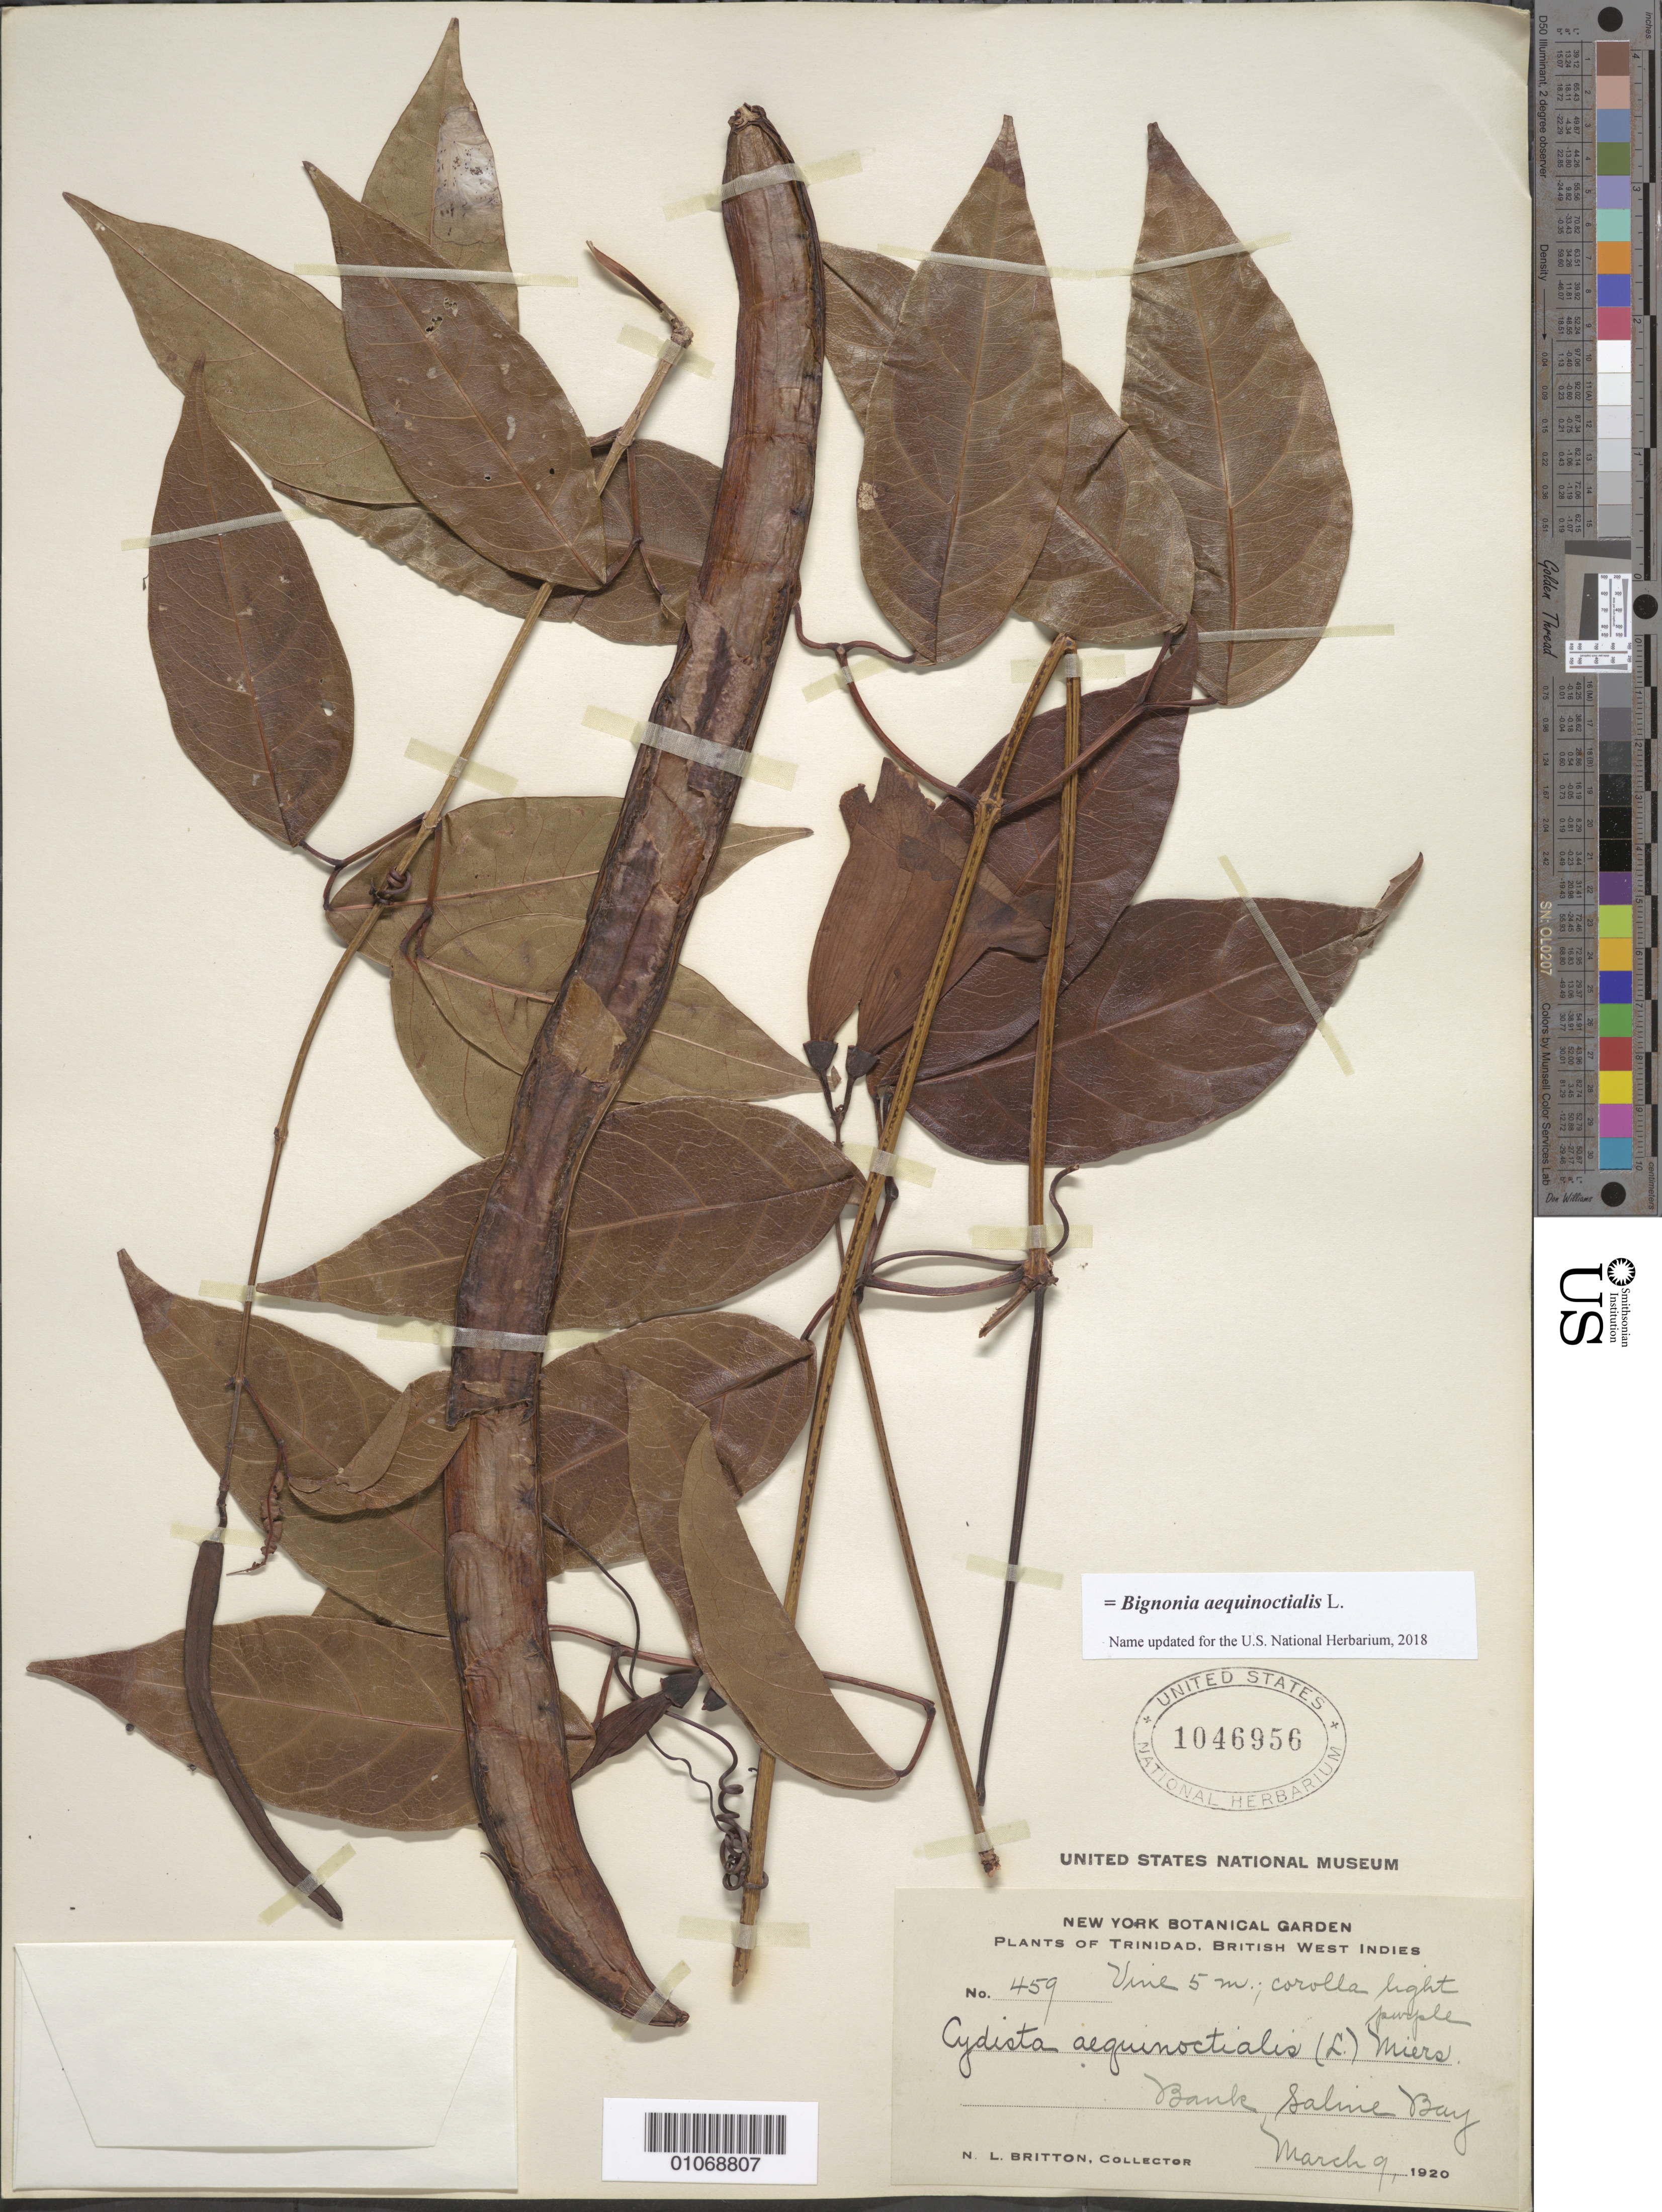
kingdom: Plantae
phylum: Tracheophyta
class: Magnoliopsida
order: Lamiales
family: Bignoniaceae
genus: Bignonia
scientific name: Bignonia aequinoctialis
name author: L.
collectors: N. Britton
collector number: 459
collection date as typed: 09 Mar 1920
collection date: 1920-03-09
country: Trinidad and Tobago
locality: Bank, Saline Bay.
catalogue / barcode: US 1046956